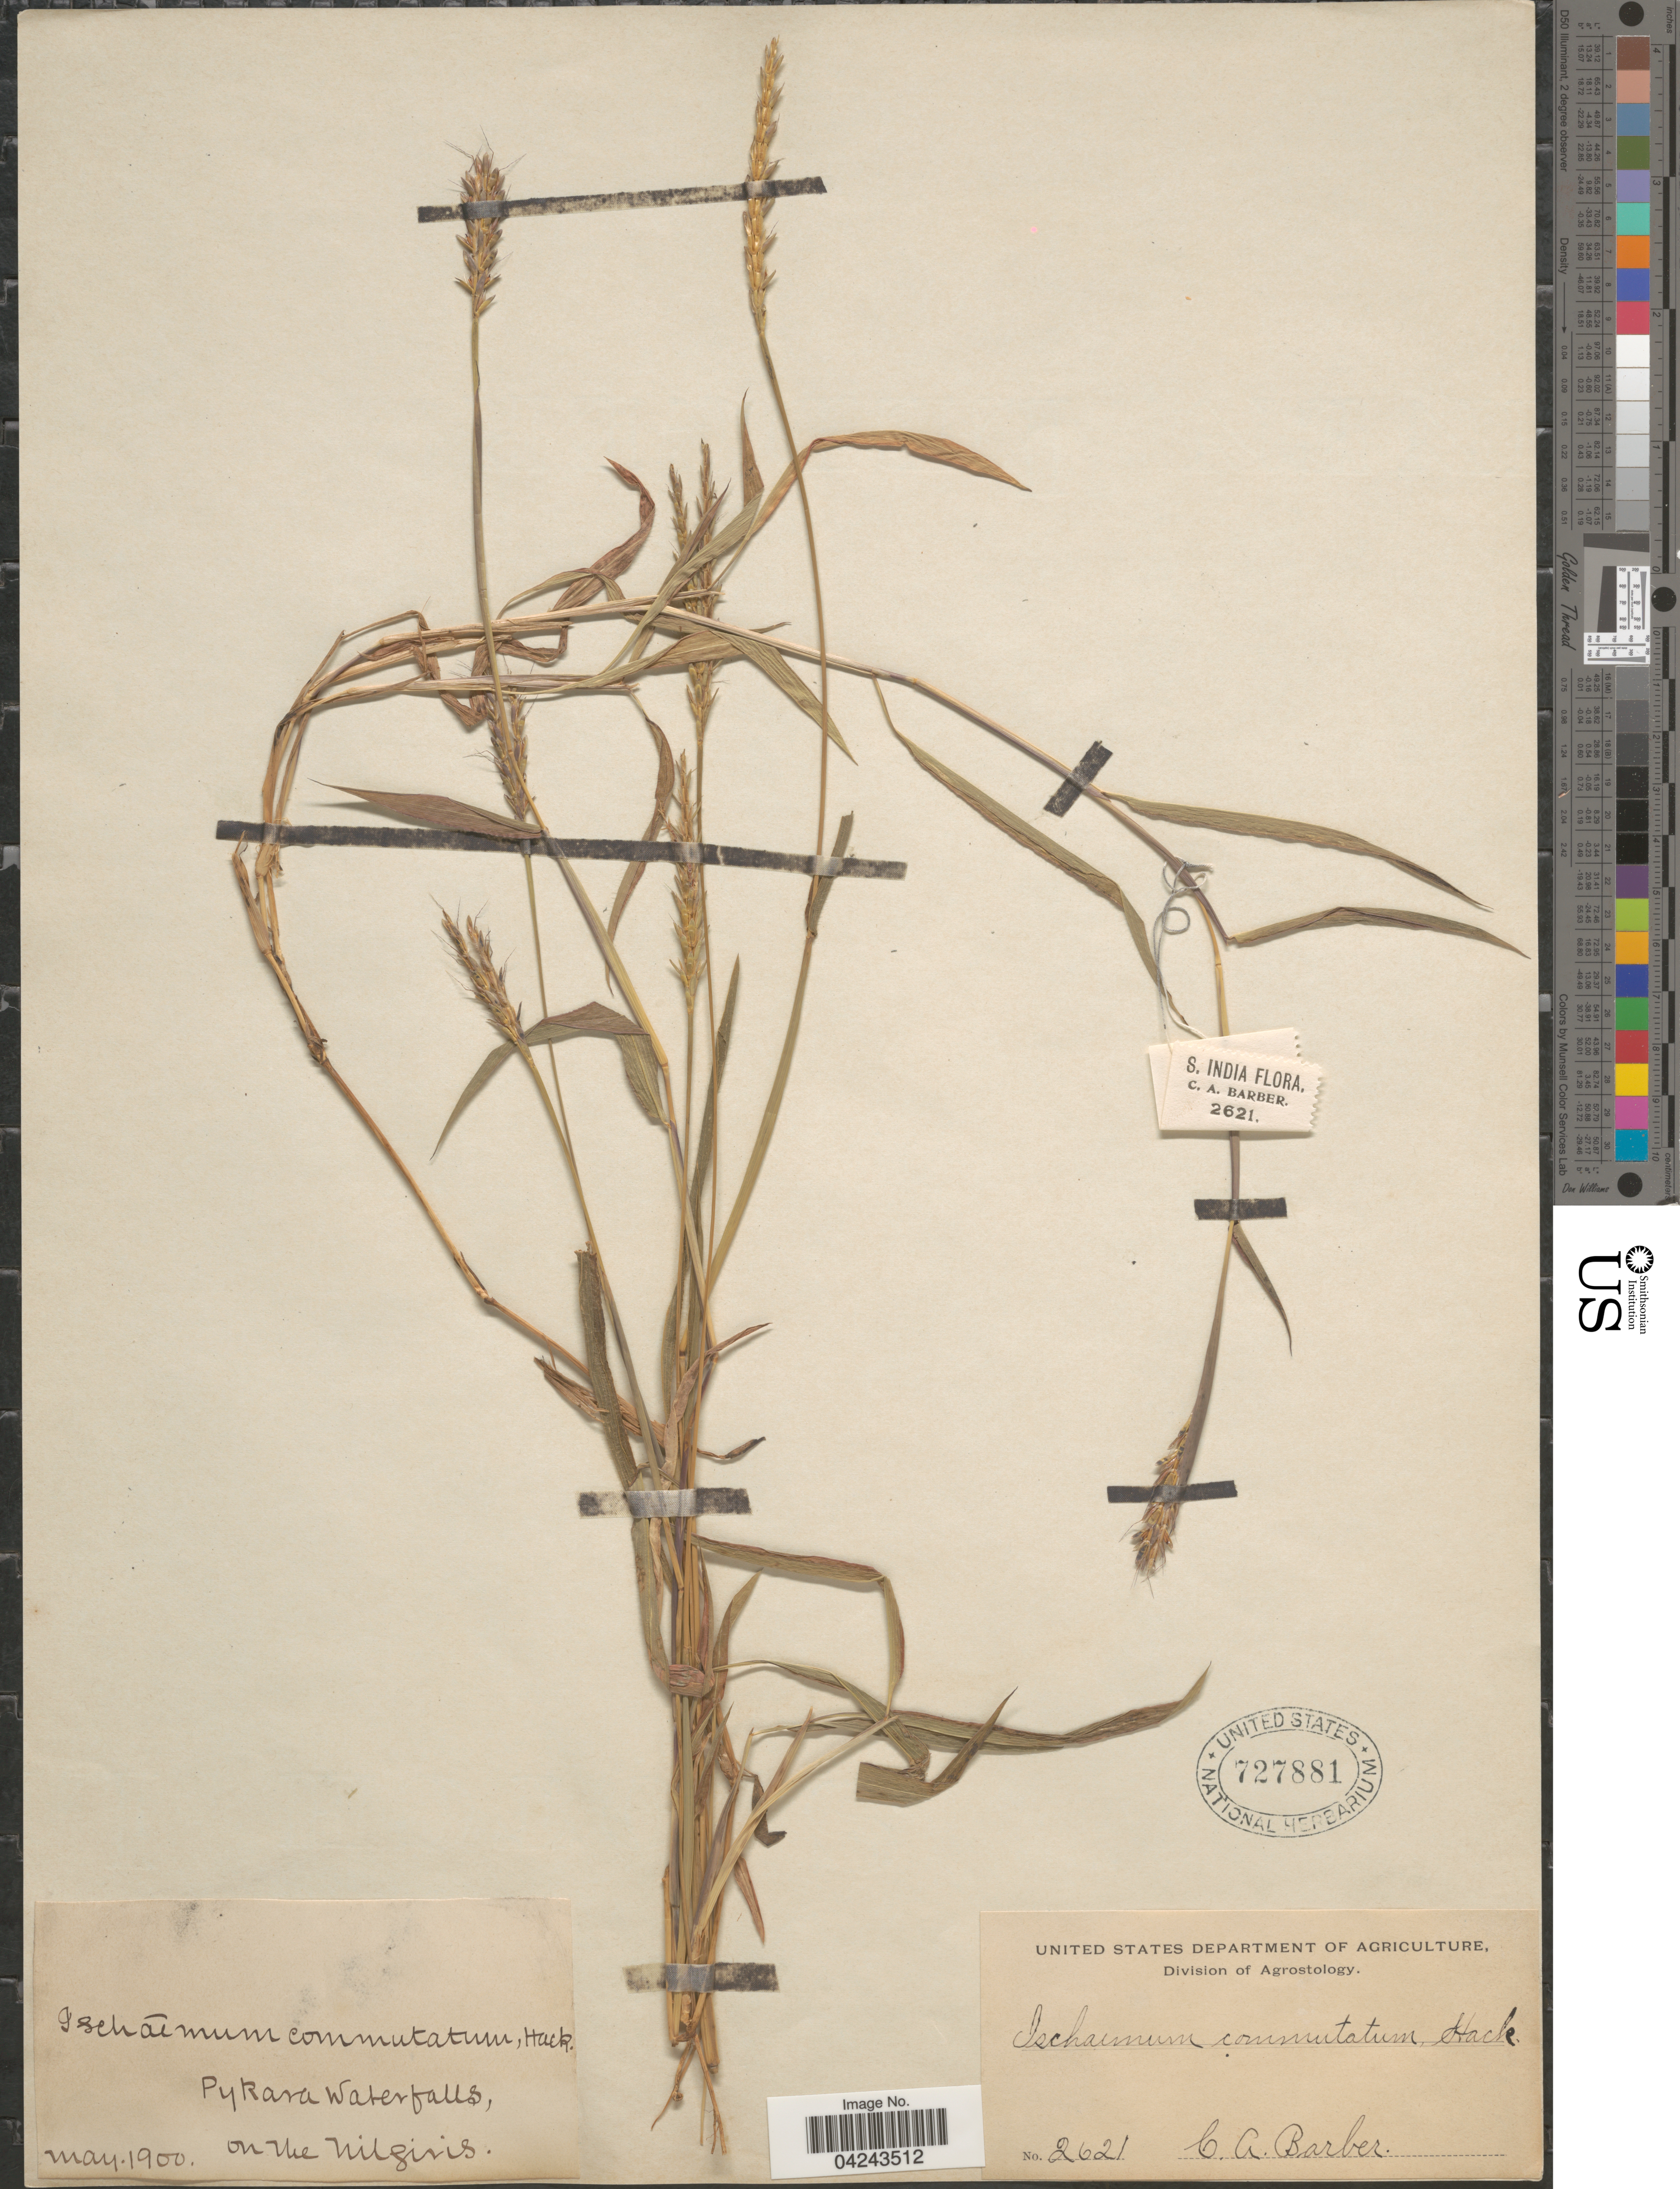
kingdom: Plantae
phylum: Tracheophyta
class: Liliopsida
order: Poales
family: Poaceae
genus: Ischaemum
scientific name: Ischaemum commutatum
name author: Hack.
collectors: C. Barber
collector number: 2621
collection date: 1900-05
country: India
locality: Pykara Waterfalls, on the Nilgiris.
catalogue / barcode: US 727881